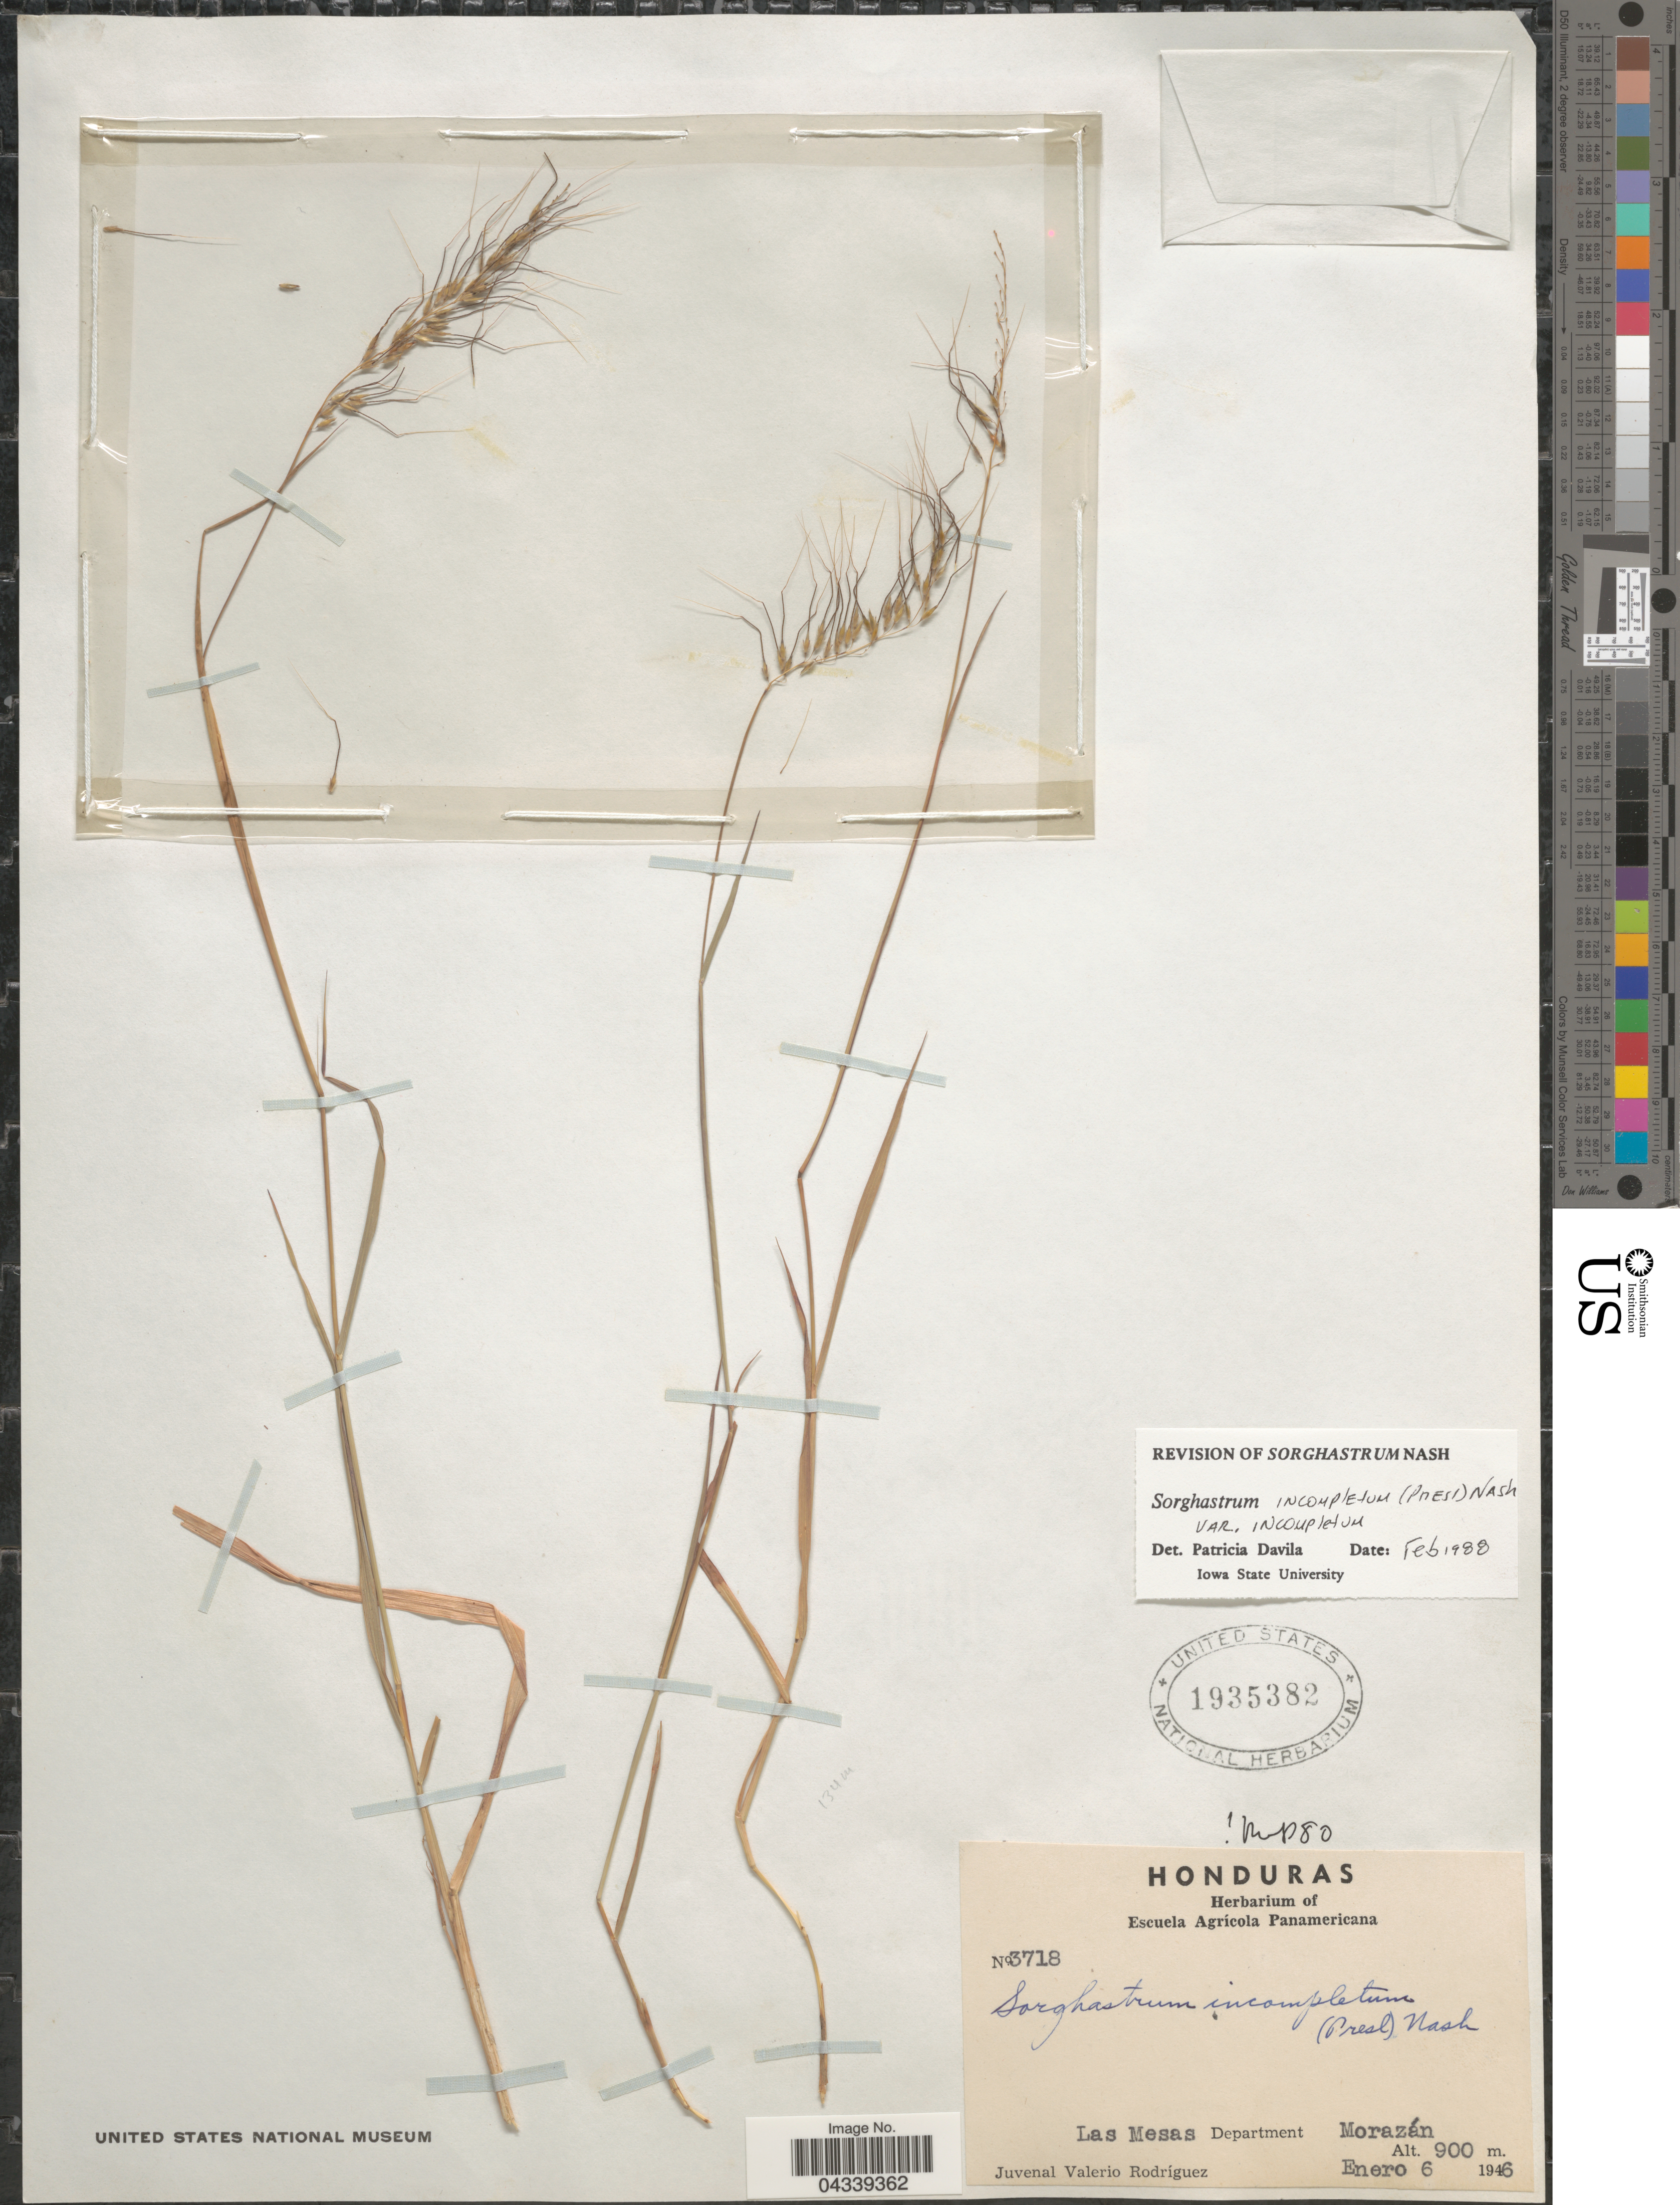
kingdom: Plantae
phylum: Tracheophyta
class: Liliopsida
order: Poales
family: Poaceae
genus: Sorghastrum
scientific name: Sorghastrum incompletum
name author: (J. Presl) Nash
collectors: J. Valerio R.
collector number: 3718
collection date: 1946-01-06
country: Honduras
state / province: Fco. Morazán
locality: Las Mesas. Department Morazán.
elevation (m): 900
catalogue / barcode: US 1935382